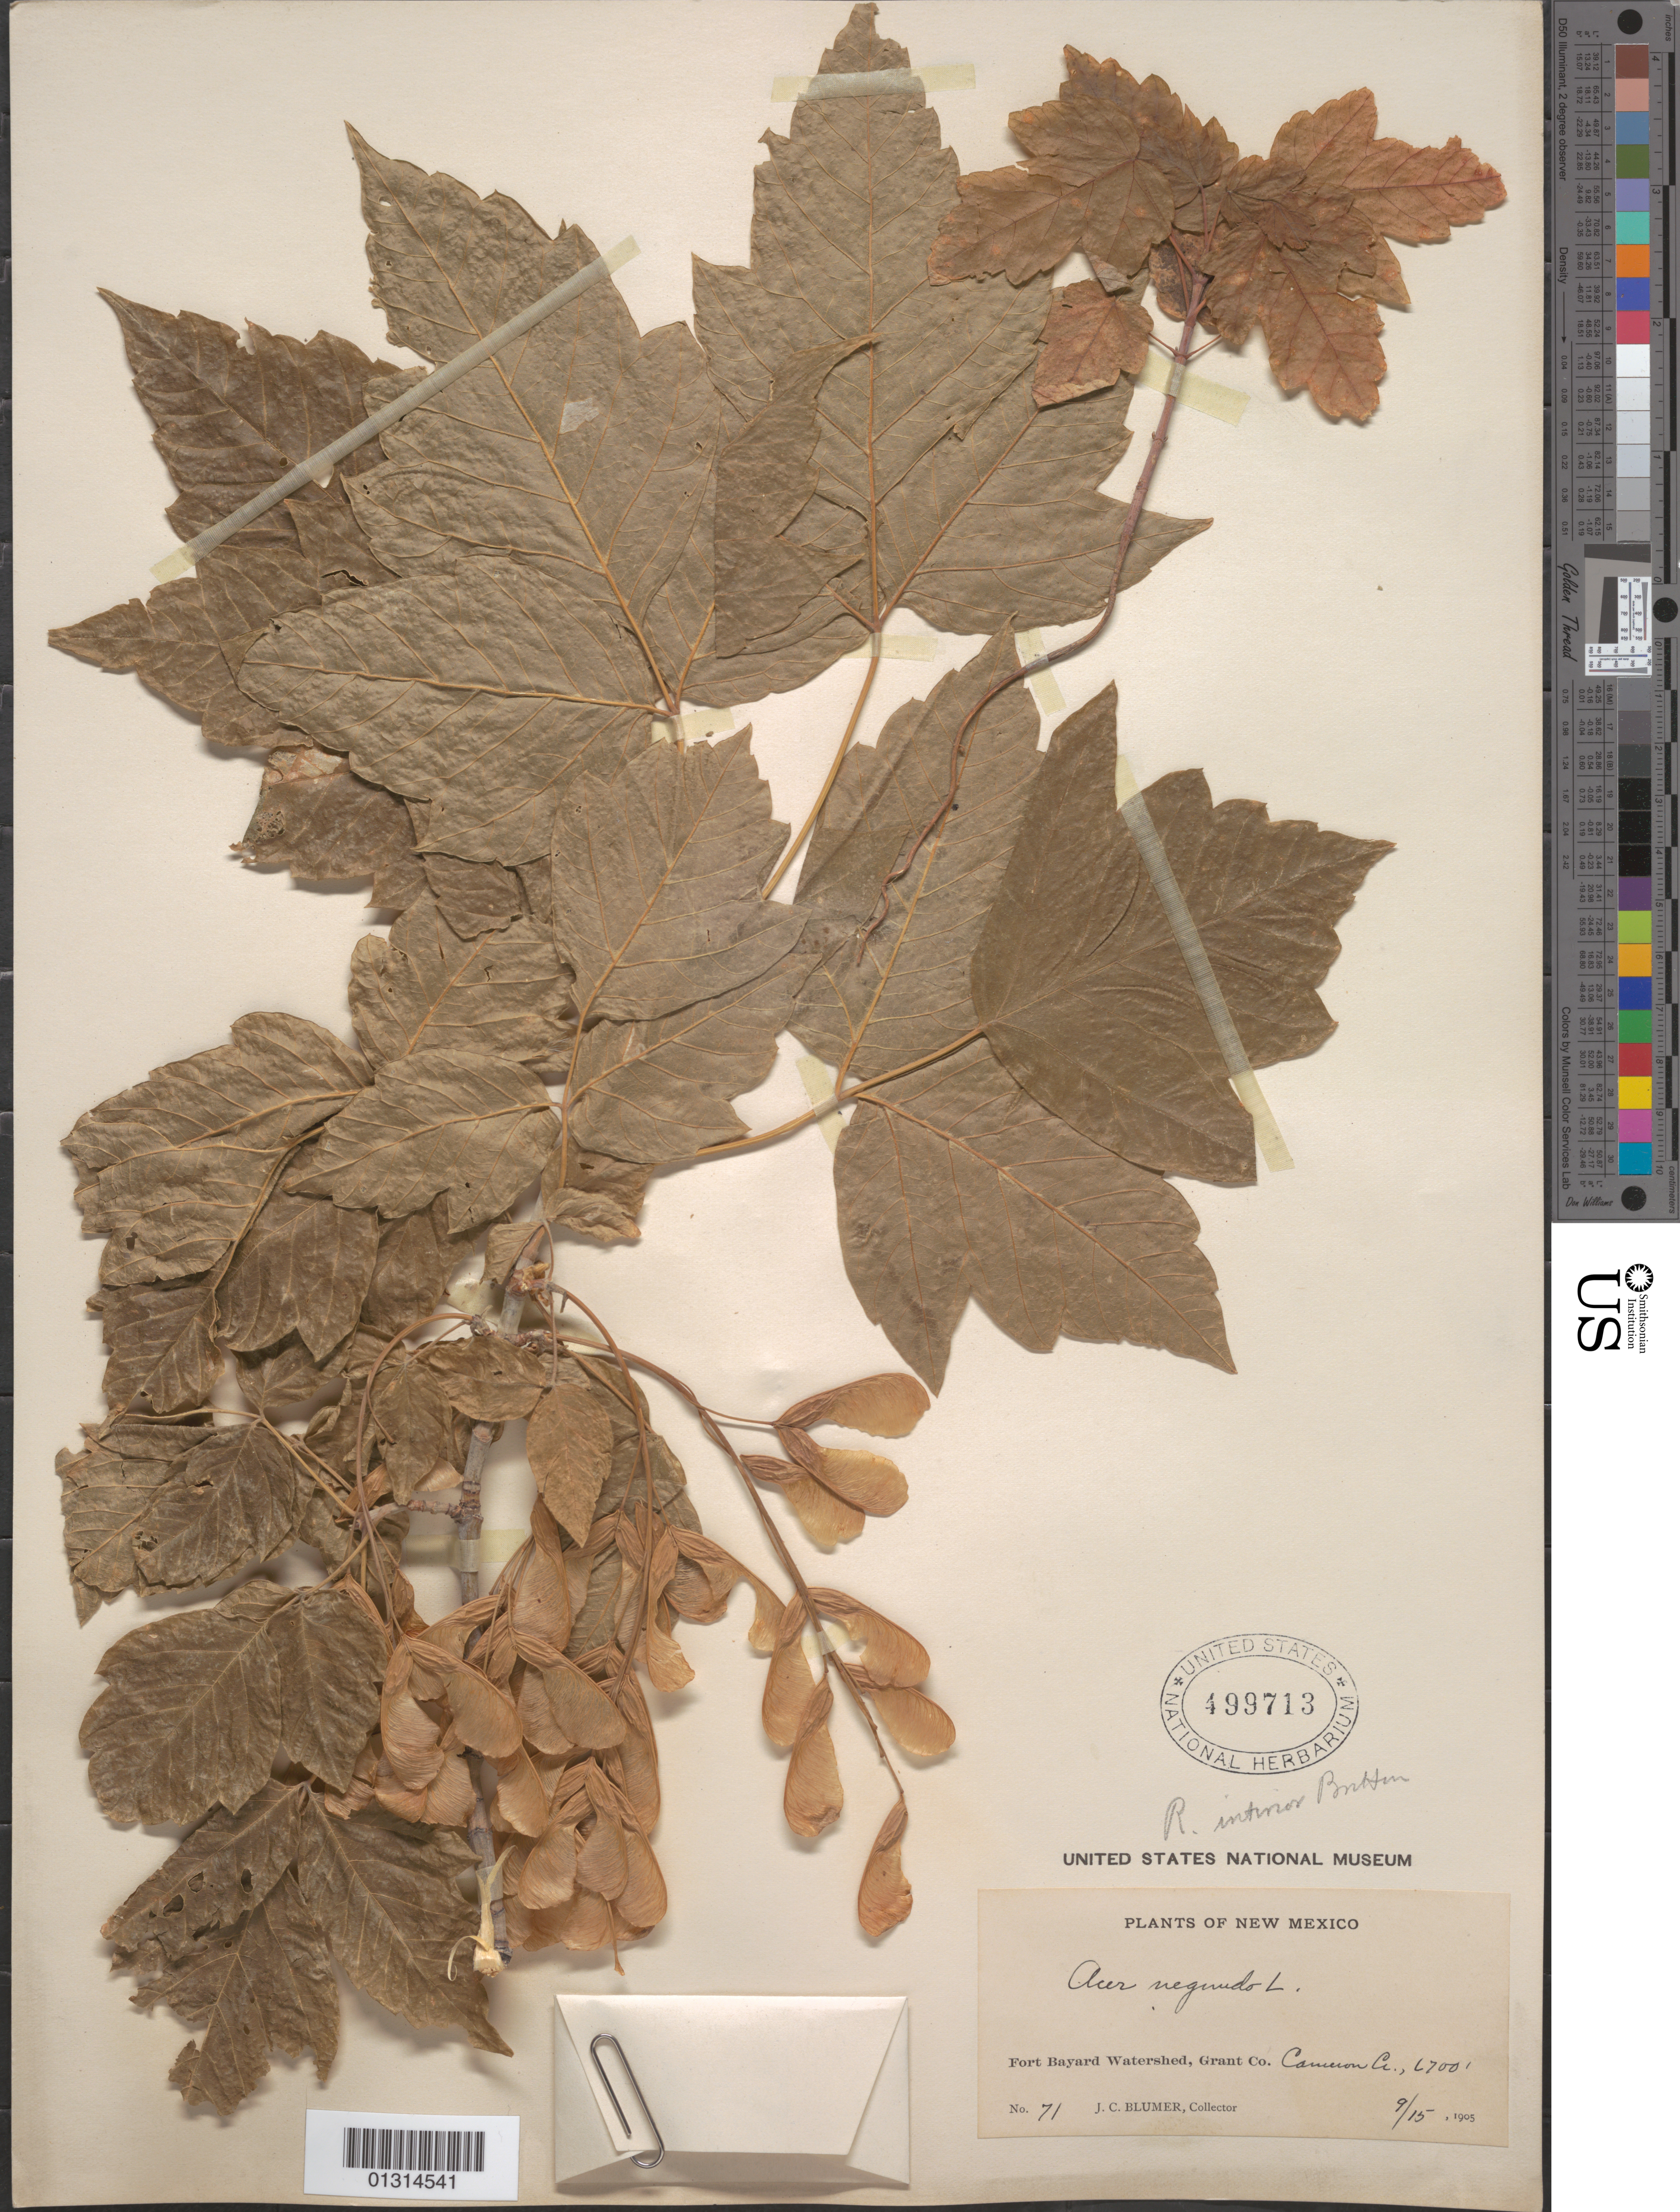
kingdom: Plantae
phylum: Tracheophyta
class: Magnoliopsida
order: Sapindales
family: Sapindaceae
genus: Acer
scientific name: Acer negundo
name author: L.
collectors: J. C. Blumer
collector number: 71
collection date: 1905-09-15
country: United States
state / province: New Mexico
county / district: Grant County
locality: Grant County, Fort Bayard Watershed. Cameron Cr.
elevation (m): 2042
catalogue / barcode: US 499713